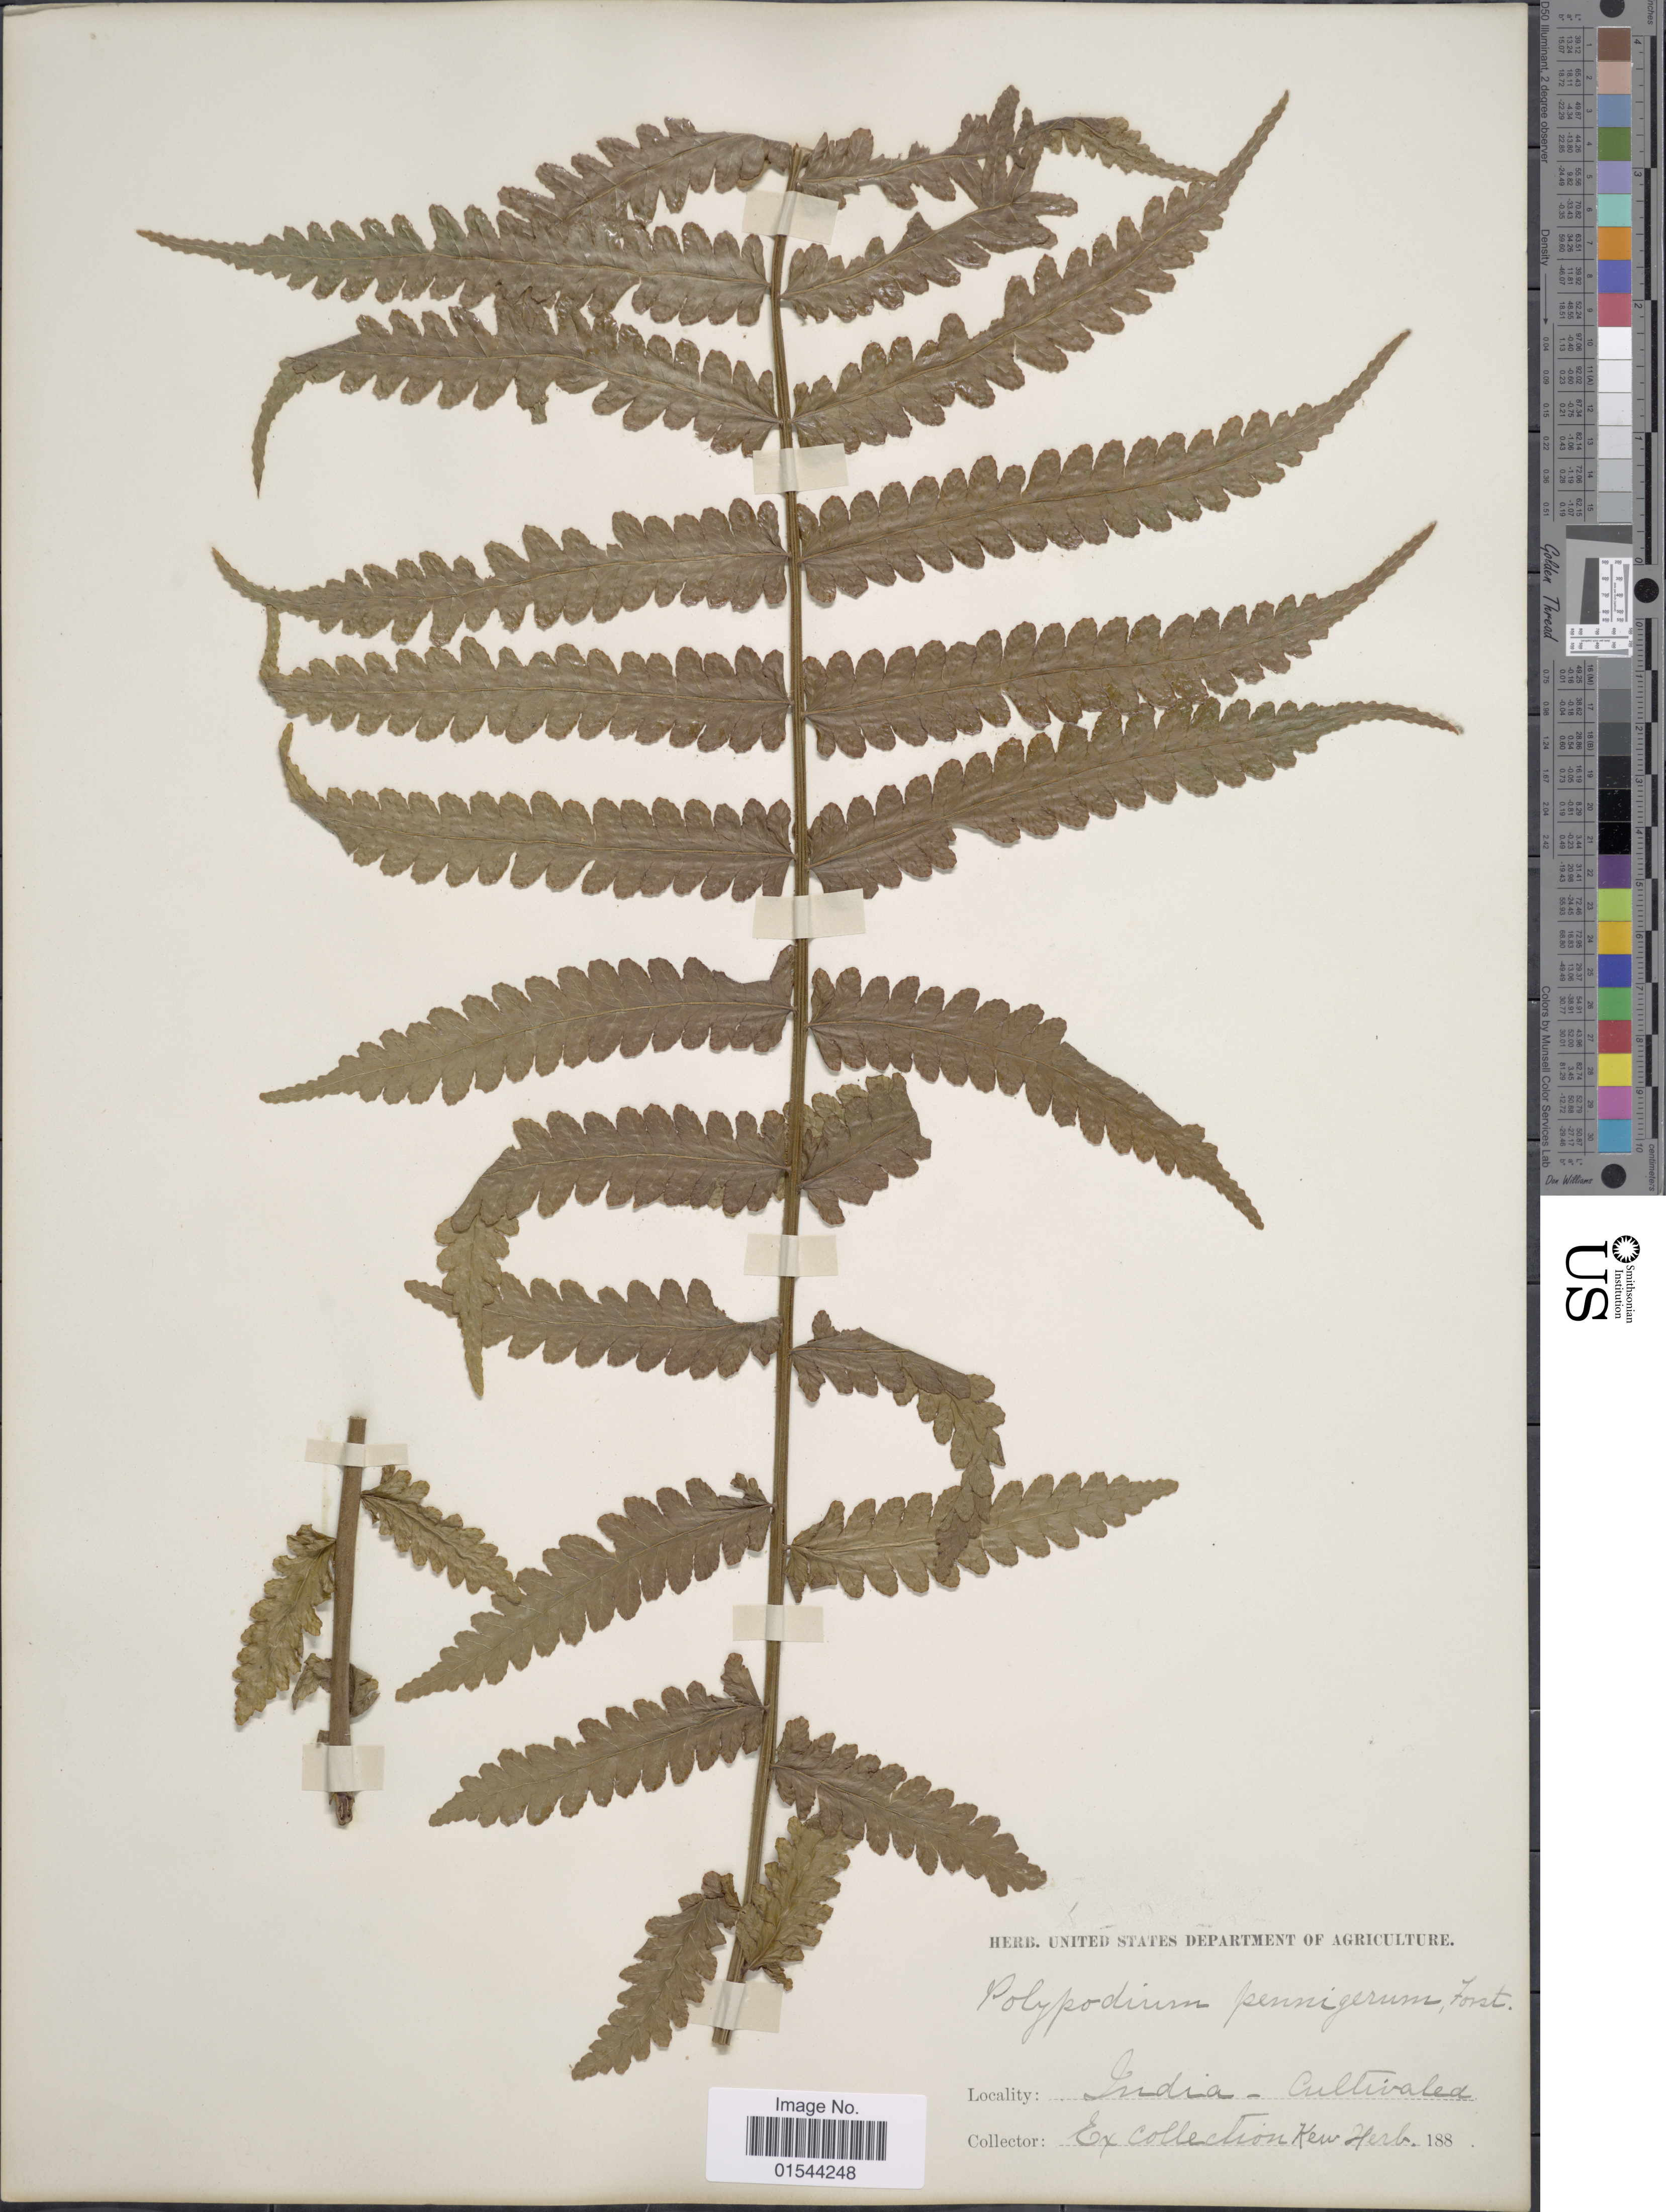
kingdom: Plantae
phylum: Tracheophyta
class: Polypodiopsida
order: Polypodiales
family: Thelypteridaceae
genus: Pneumatopteris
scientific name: Pneumatopteris pennigera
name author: (G. Forst.) Holttum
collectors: ex Herb. Kew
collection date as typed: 188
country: India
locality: India - cultivated